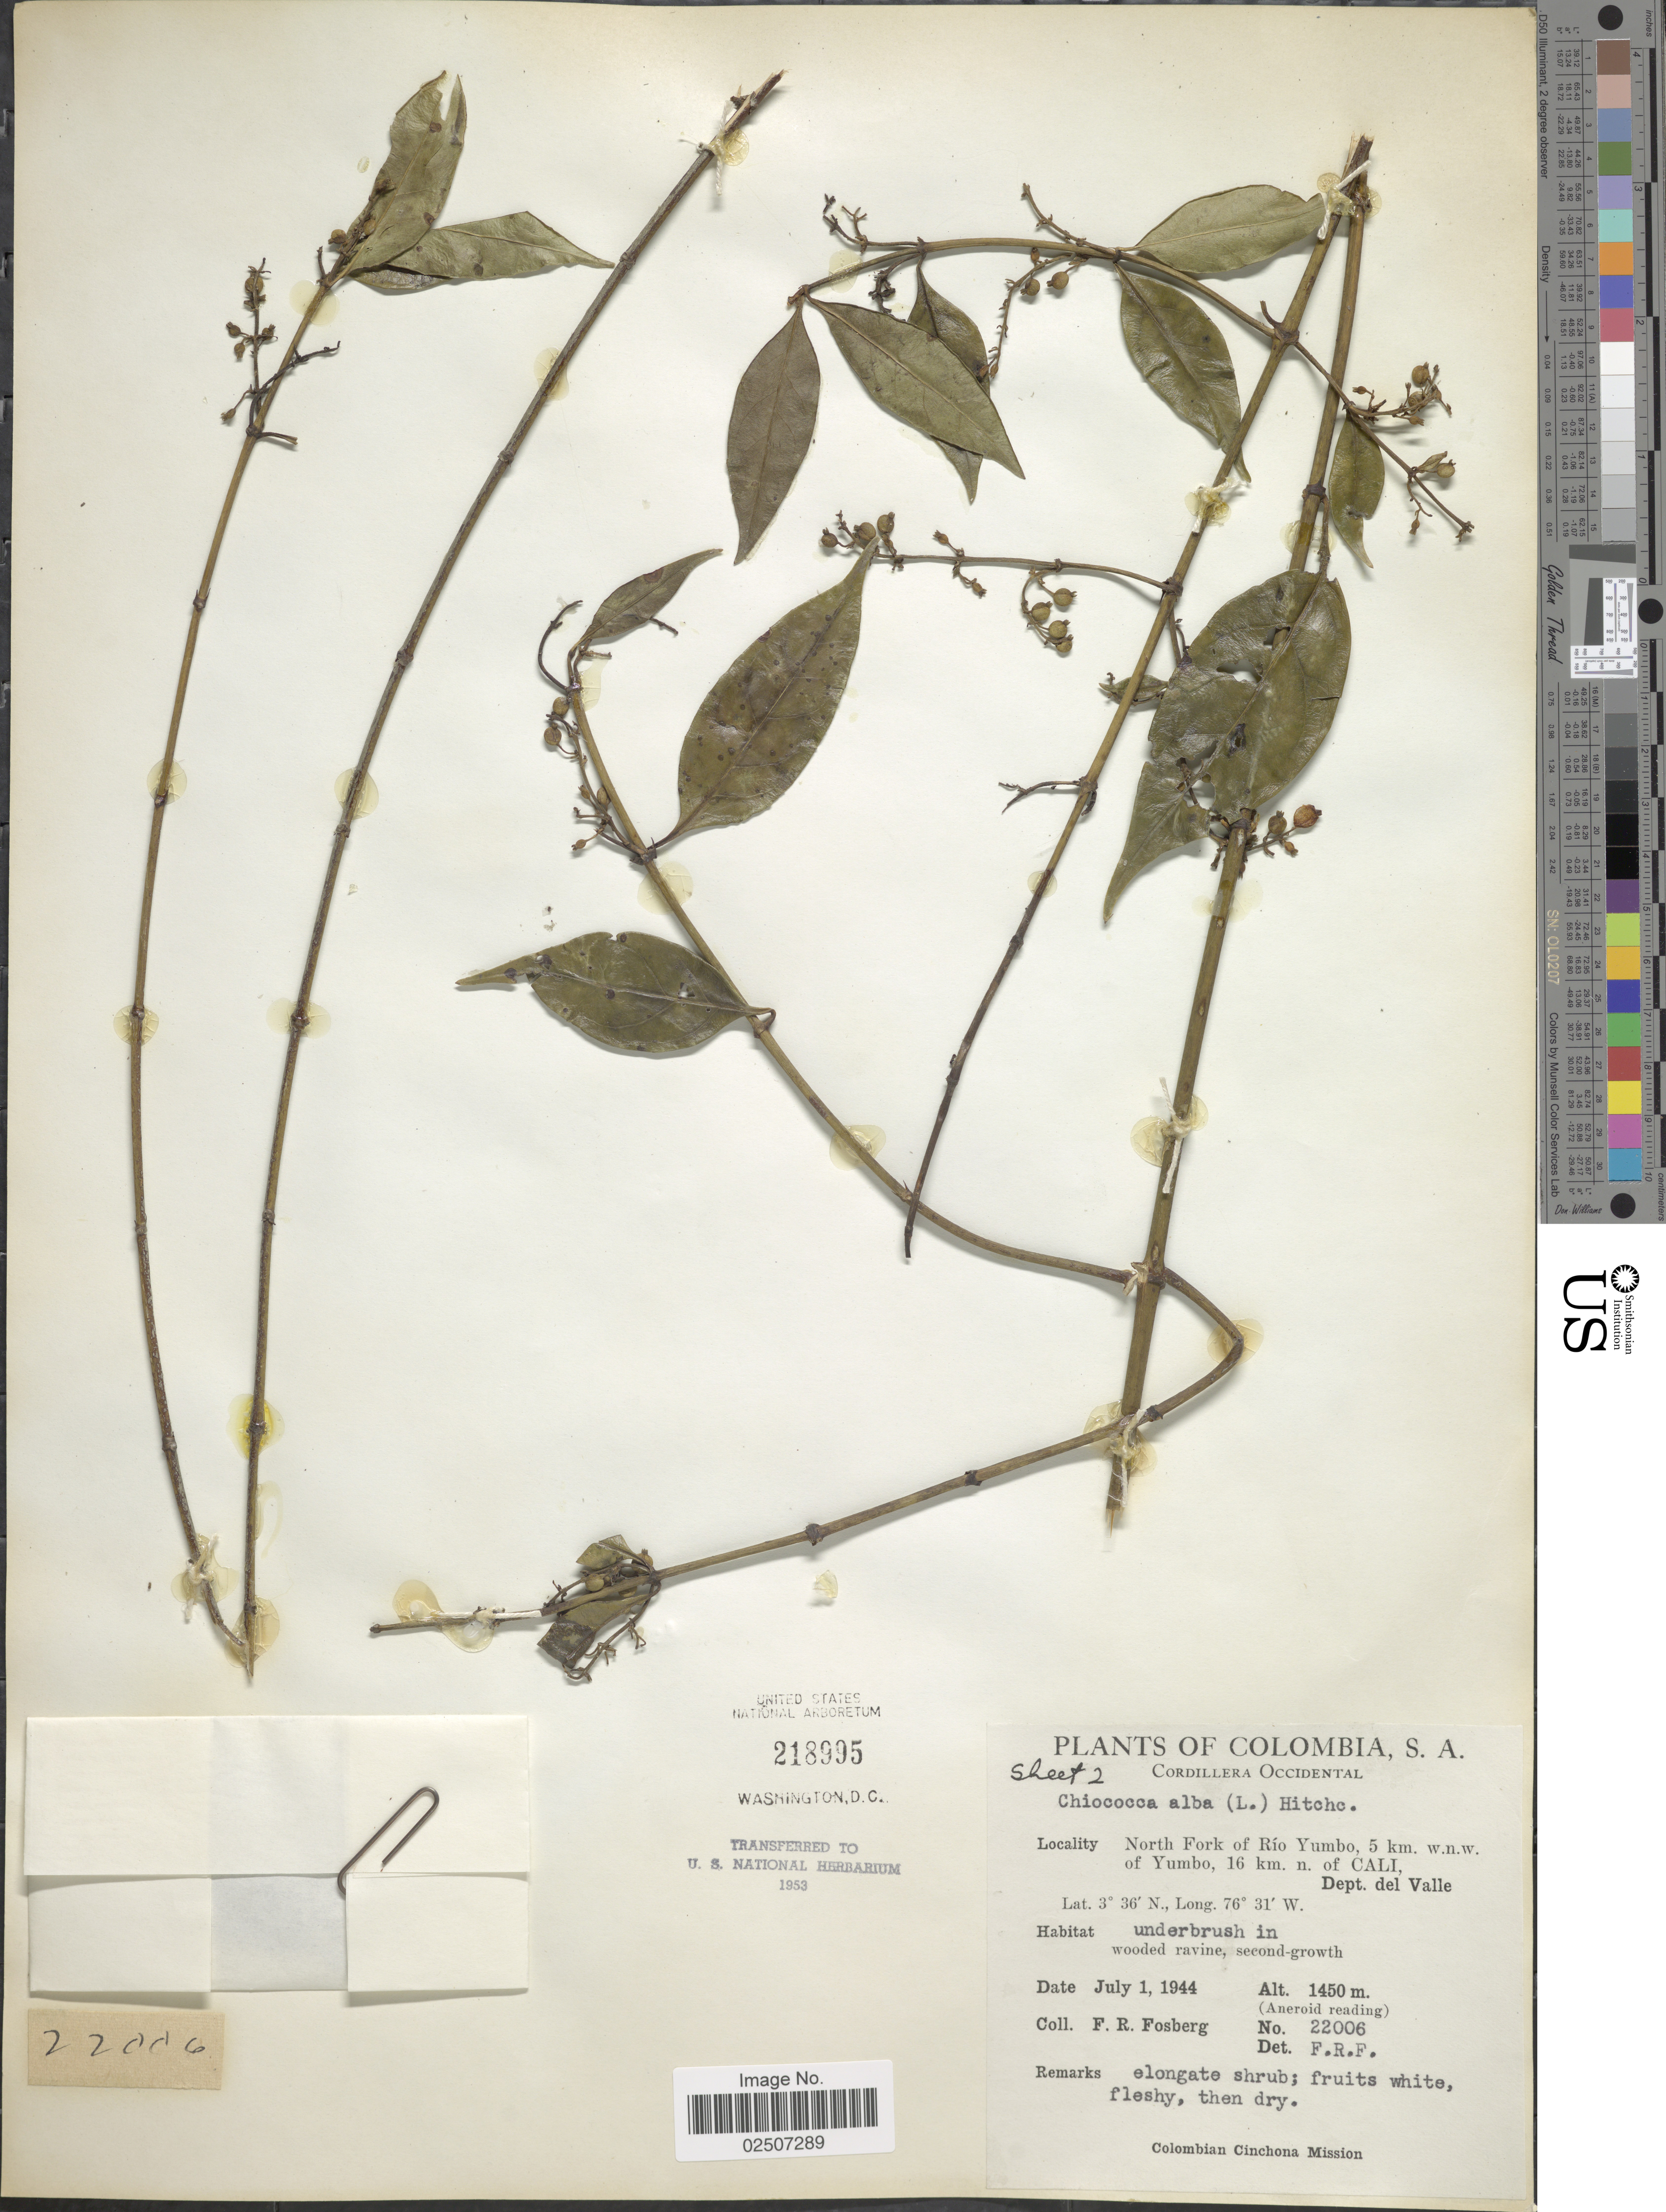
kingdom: Plantae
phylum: Tracheophyta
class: Magnoliopsida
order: Gentianales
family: Rubiaceae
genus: Chiococca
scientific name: Chiococca alba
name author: (L.) Hitchc.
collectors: F. R. Fosberg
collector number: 22006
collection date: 1944-07-01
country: Colombia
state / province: Valle del Cauca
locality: Cordillera Occidental. North Fork of Rio Yumbo, 5 km. w.n.w. of Yumbo, 16 km. n. of Cali, Dept. del Valle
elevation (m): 1450